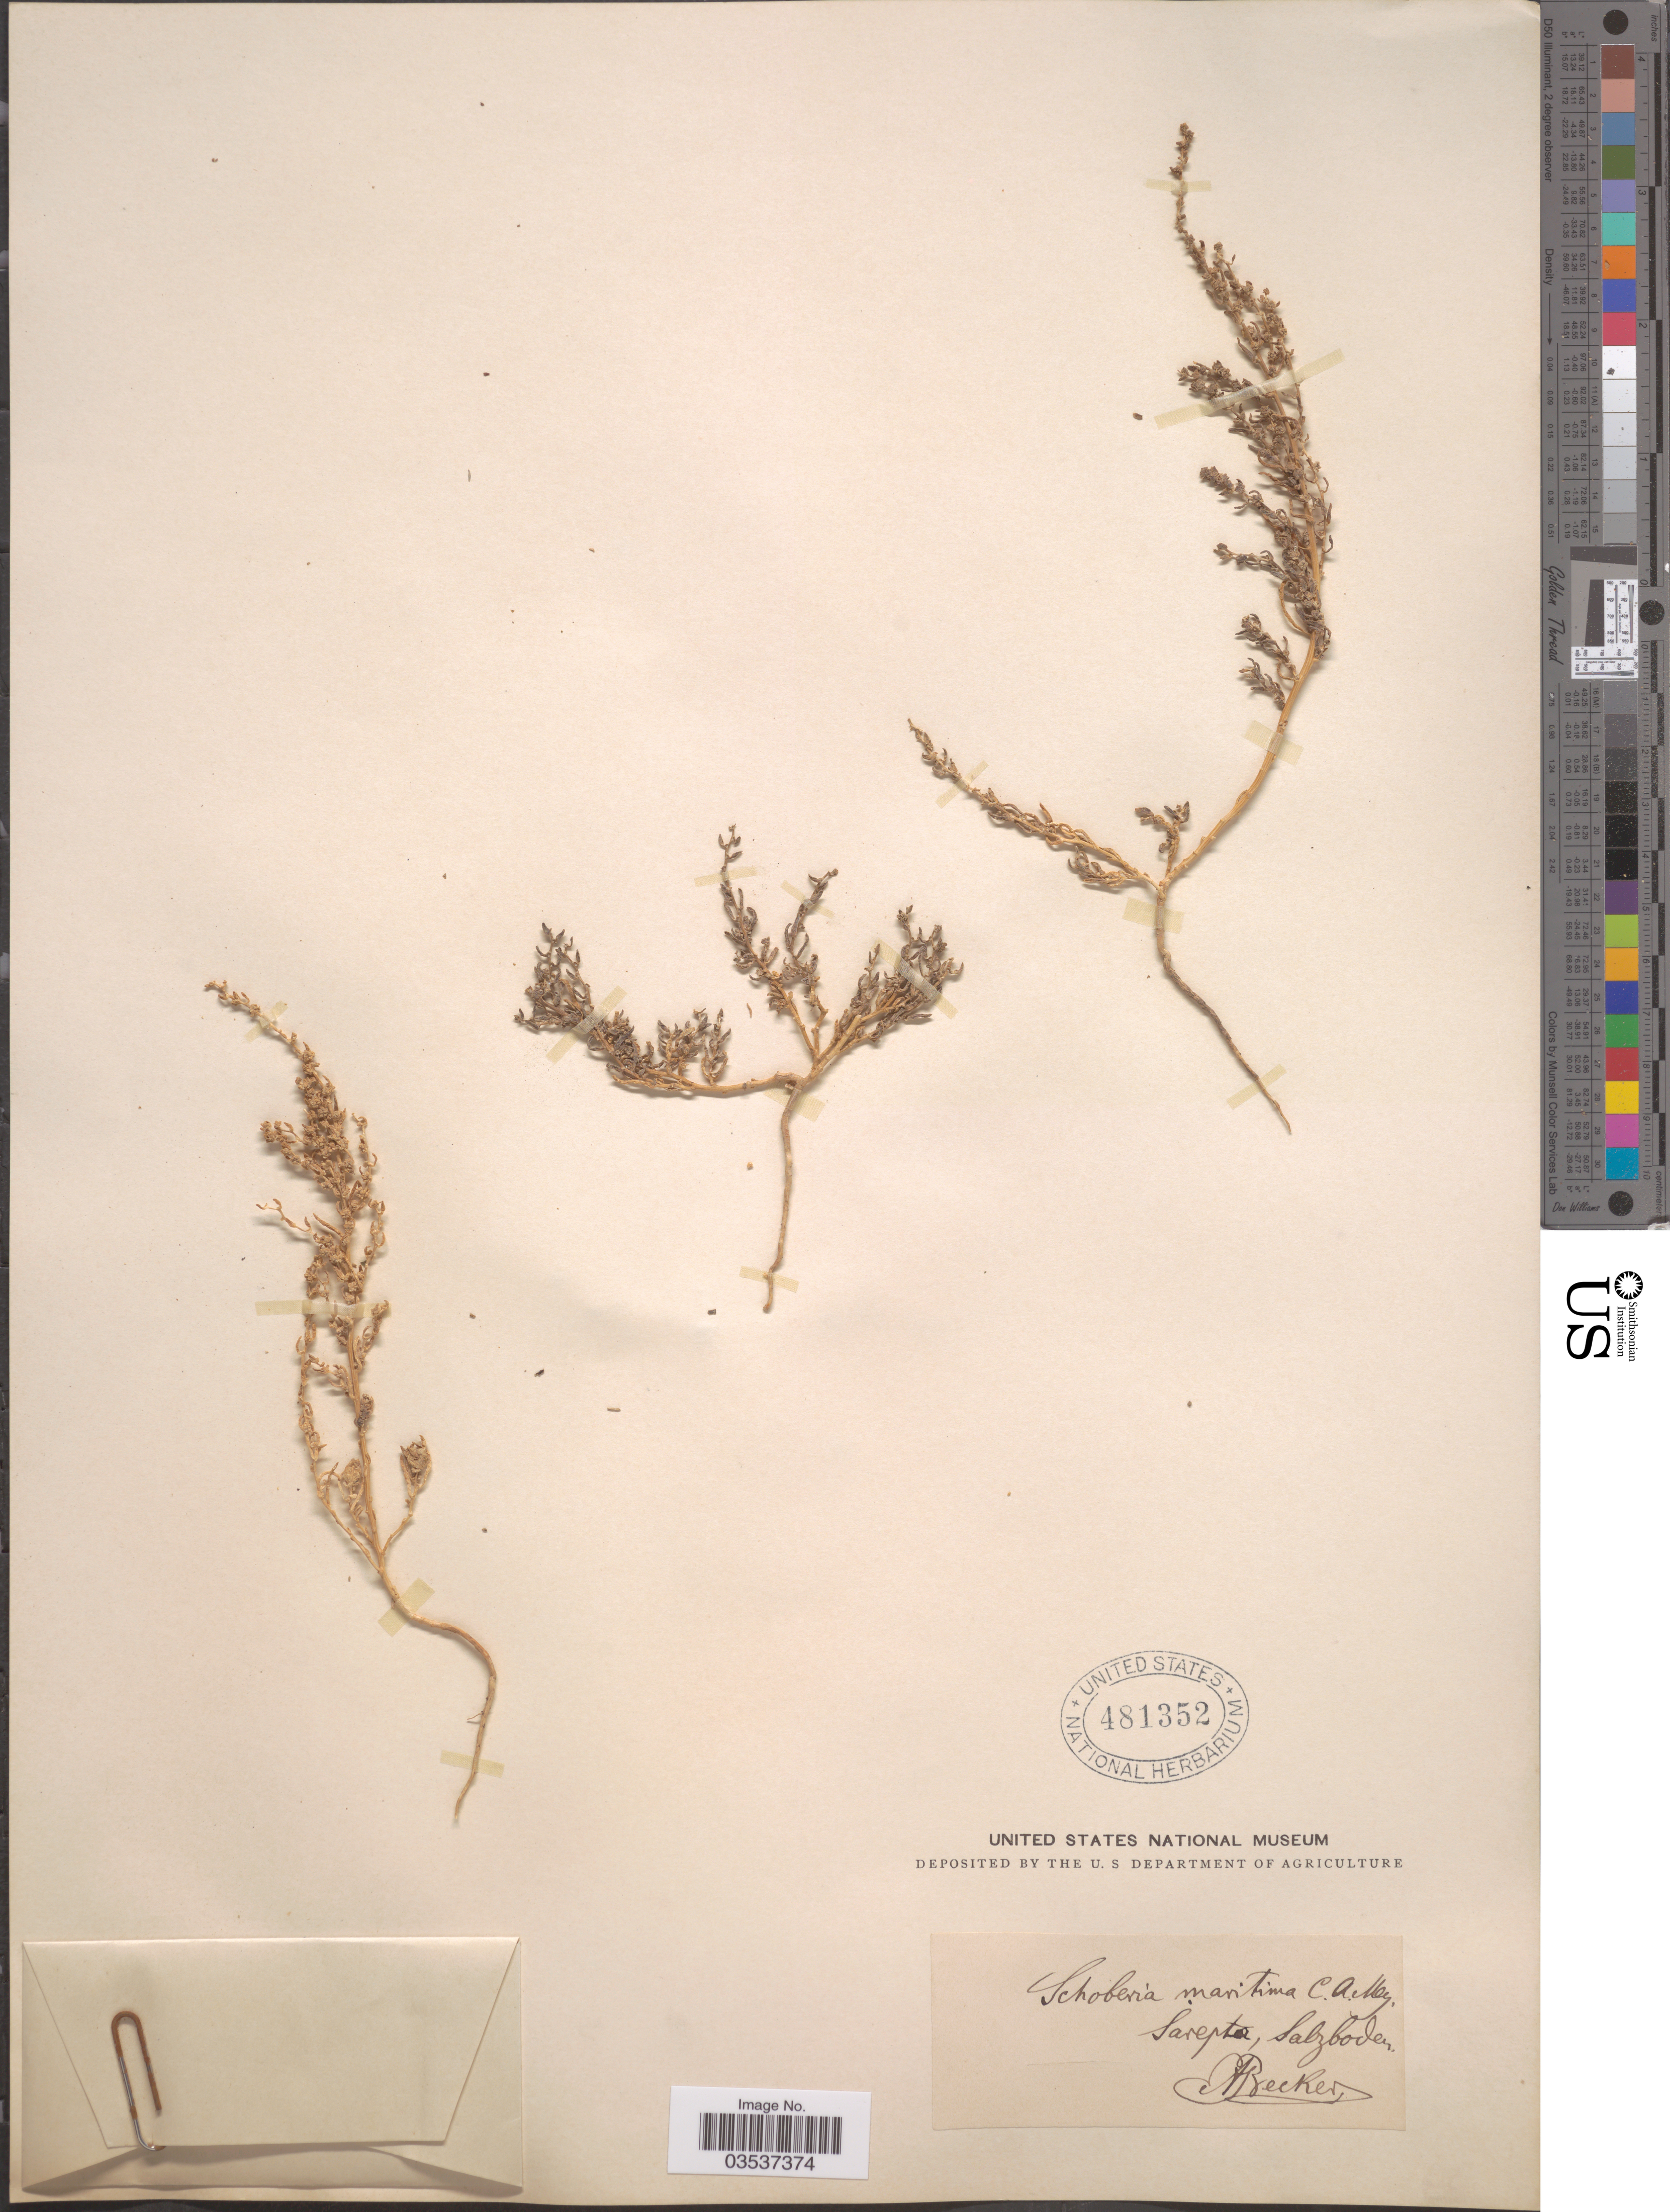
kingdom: Plantae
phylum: Tracheophyta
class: Magnoliopsida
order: Caryophyllales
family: Amaranthaceae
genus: Suaeda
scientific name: Suaeda maritima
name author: (L.) Dumort.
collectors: A. Becker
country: Russian Federation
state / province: Volgograd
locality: Sarepta, Salzboden.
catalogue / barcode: US 481352